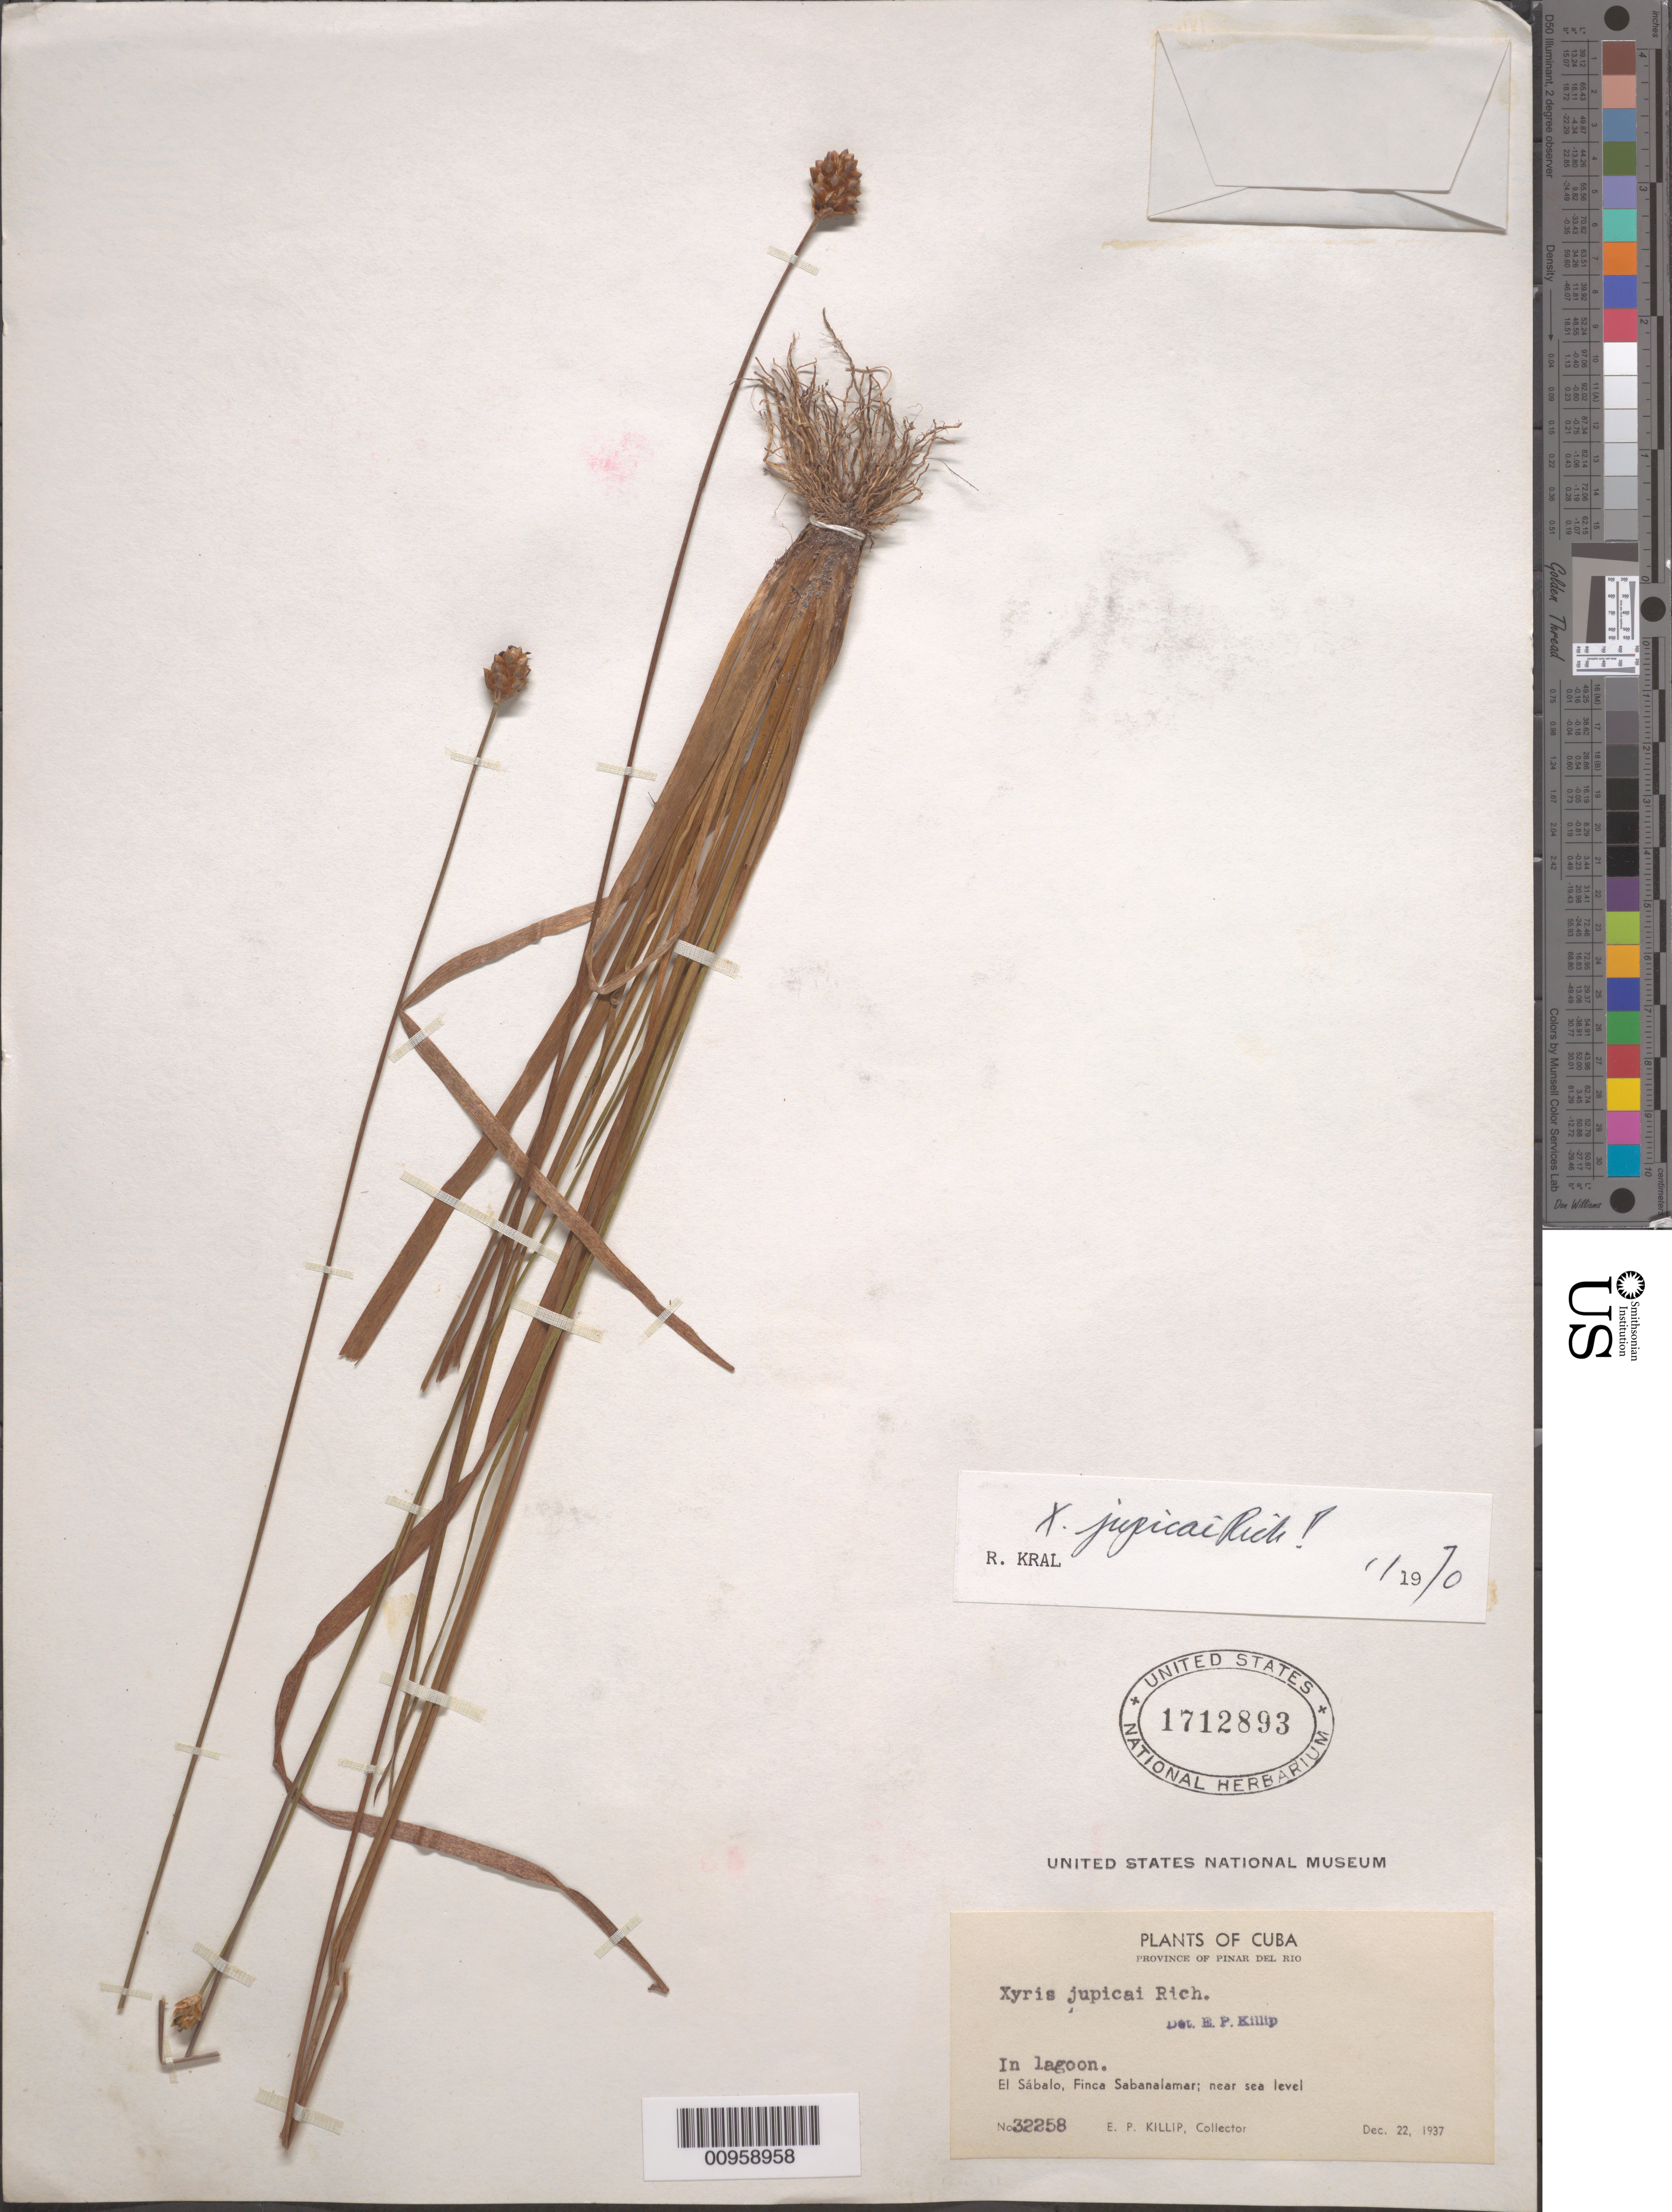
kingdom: Plantae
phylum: Tracheophyta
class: Liliopsida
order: Poales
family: Xyridaceae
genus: Xyris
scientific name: Xyris jupicai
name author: Rich.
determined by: Kral, Robert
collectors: E. P. Killip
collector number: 32258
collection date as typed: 22 Dec 1937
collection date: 1937-12-22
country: Cuba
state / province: Pinar del Rio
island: Cuba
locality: El Sábalo, Finca Sabanalamar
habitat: In lagoon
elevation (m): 0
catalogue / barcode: US 1712893